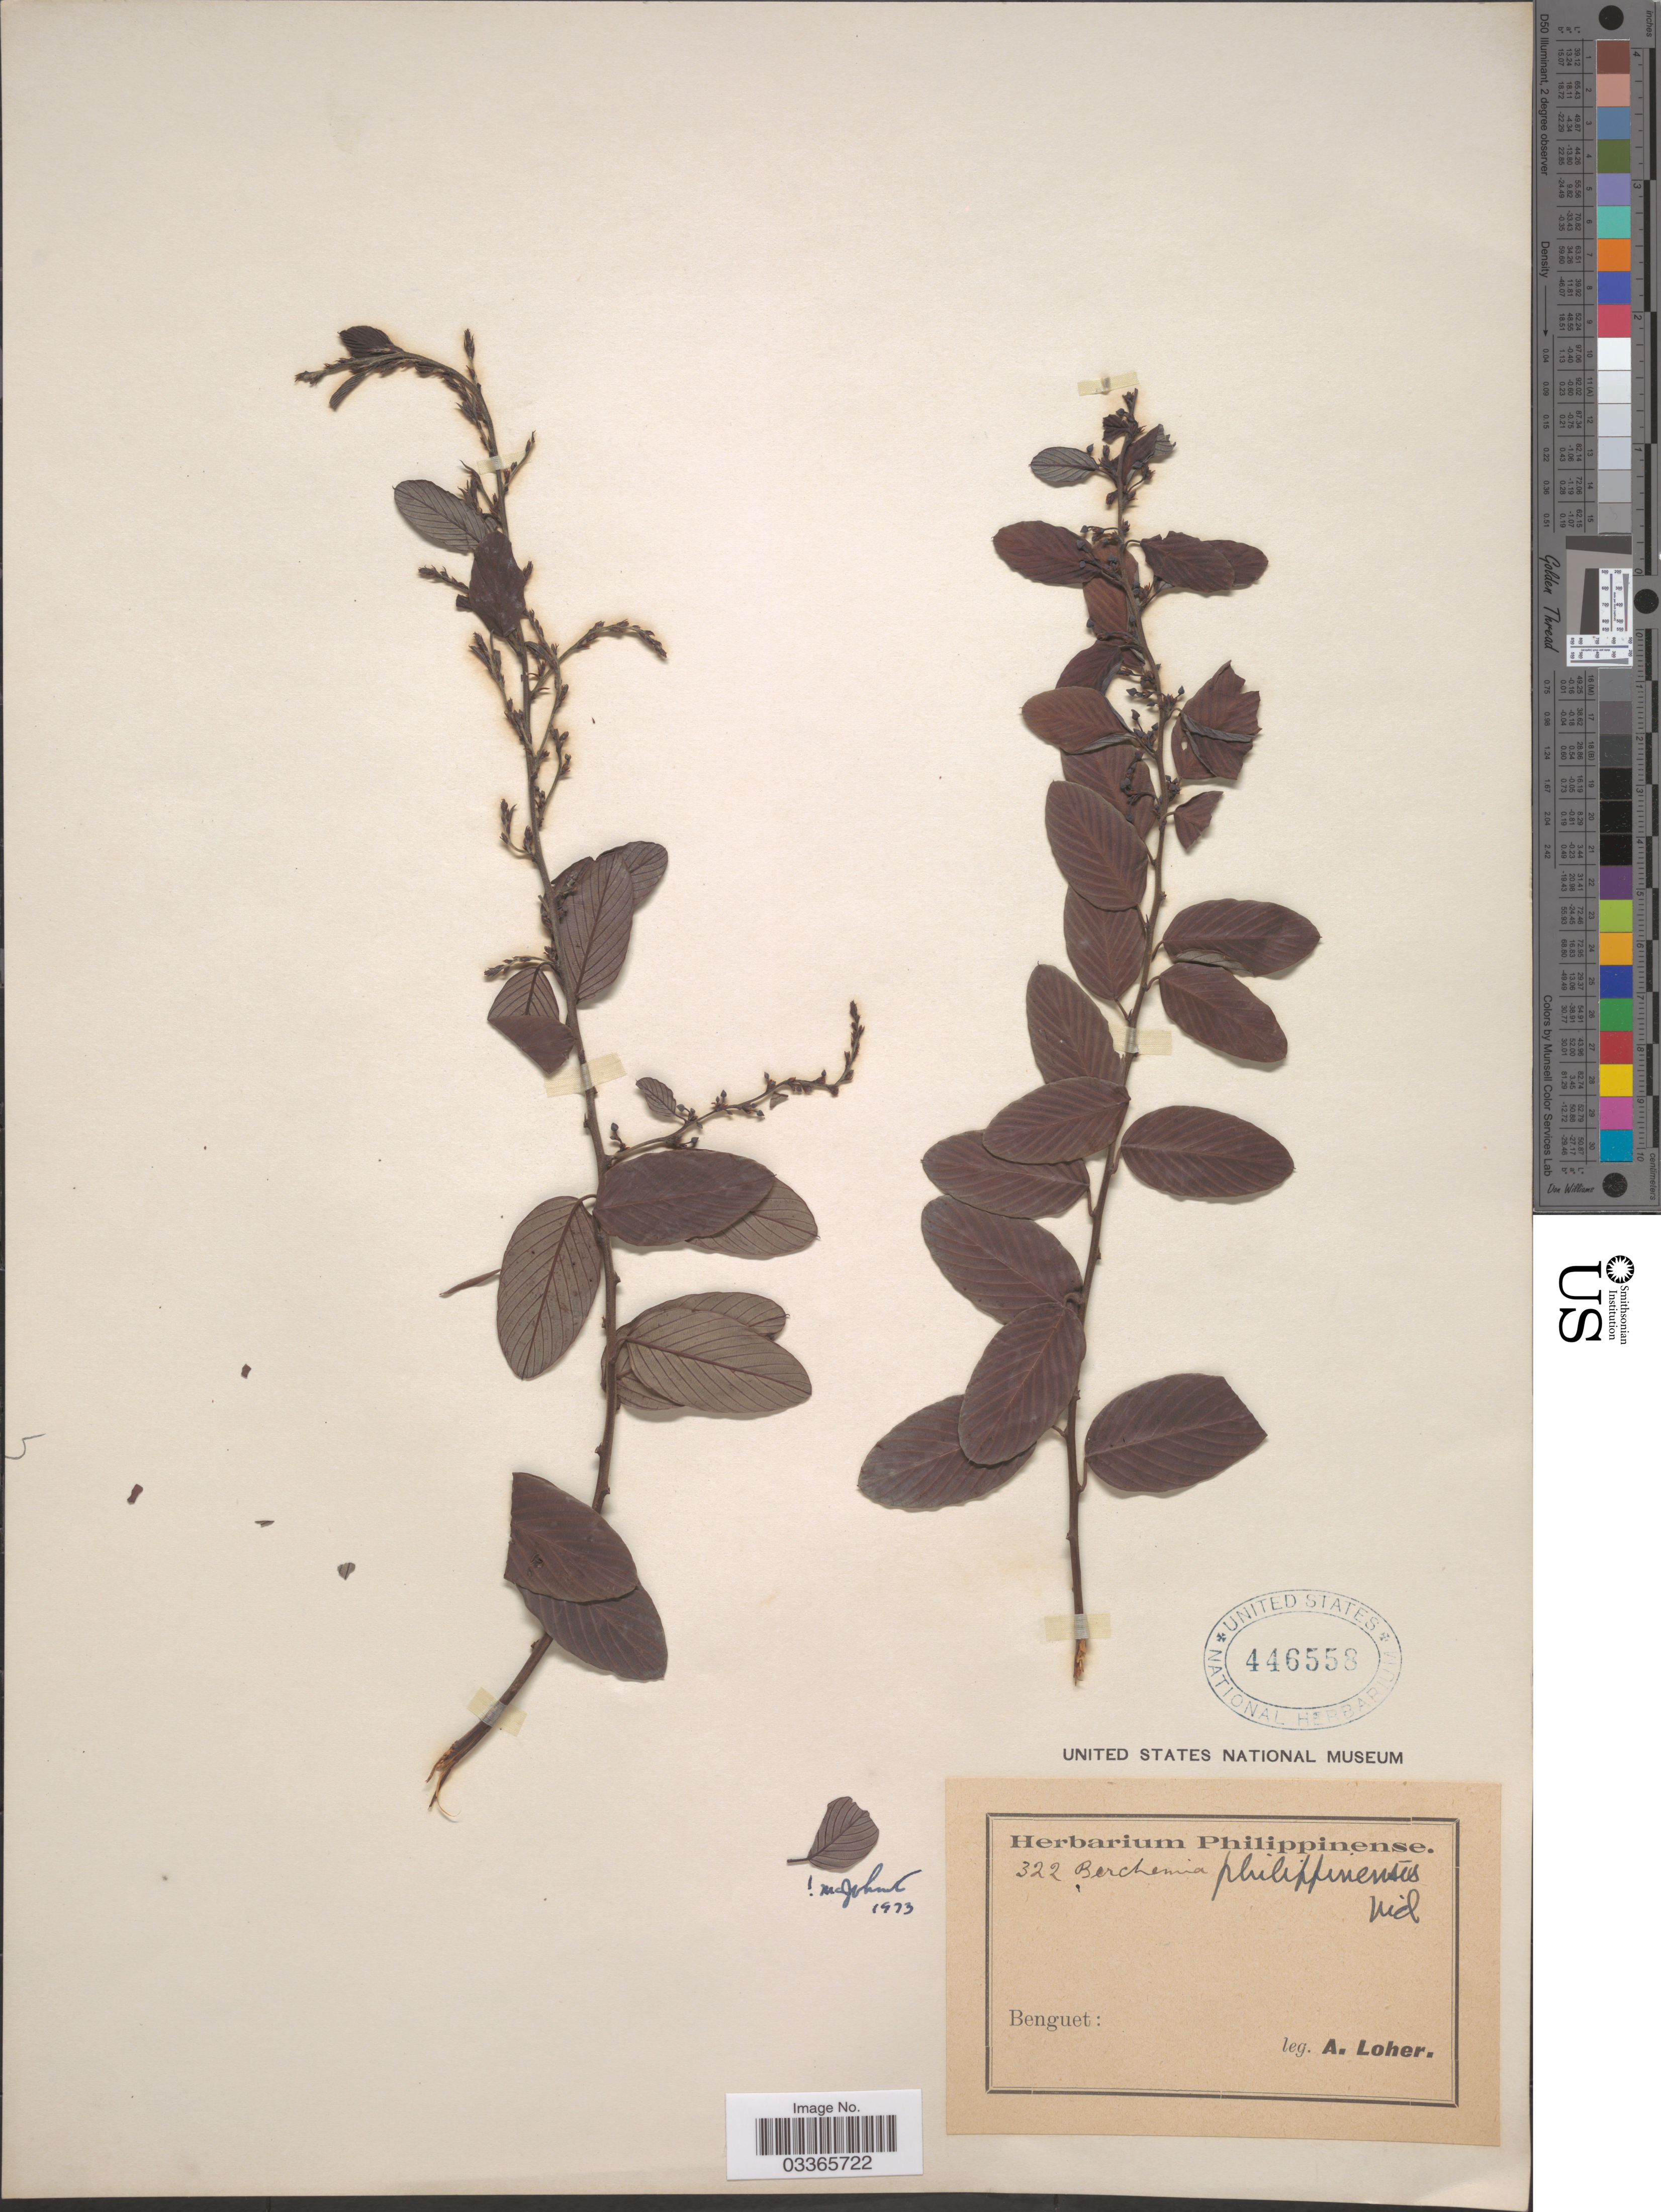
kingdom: Plantae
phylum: Tracheophyta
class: Magnoliopsida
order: Rosales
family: Rhamnaceae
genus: Berchemia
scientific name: Berchemia philippinensis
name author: S. Vidal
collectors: A. Loher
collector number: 322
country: Philippines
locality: Benguet.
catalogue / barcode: US 446558